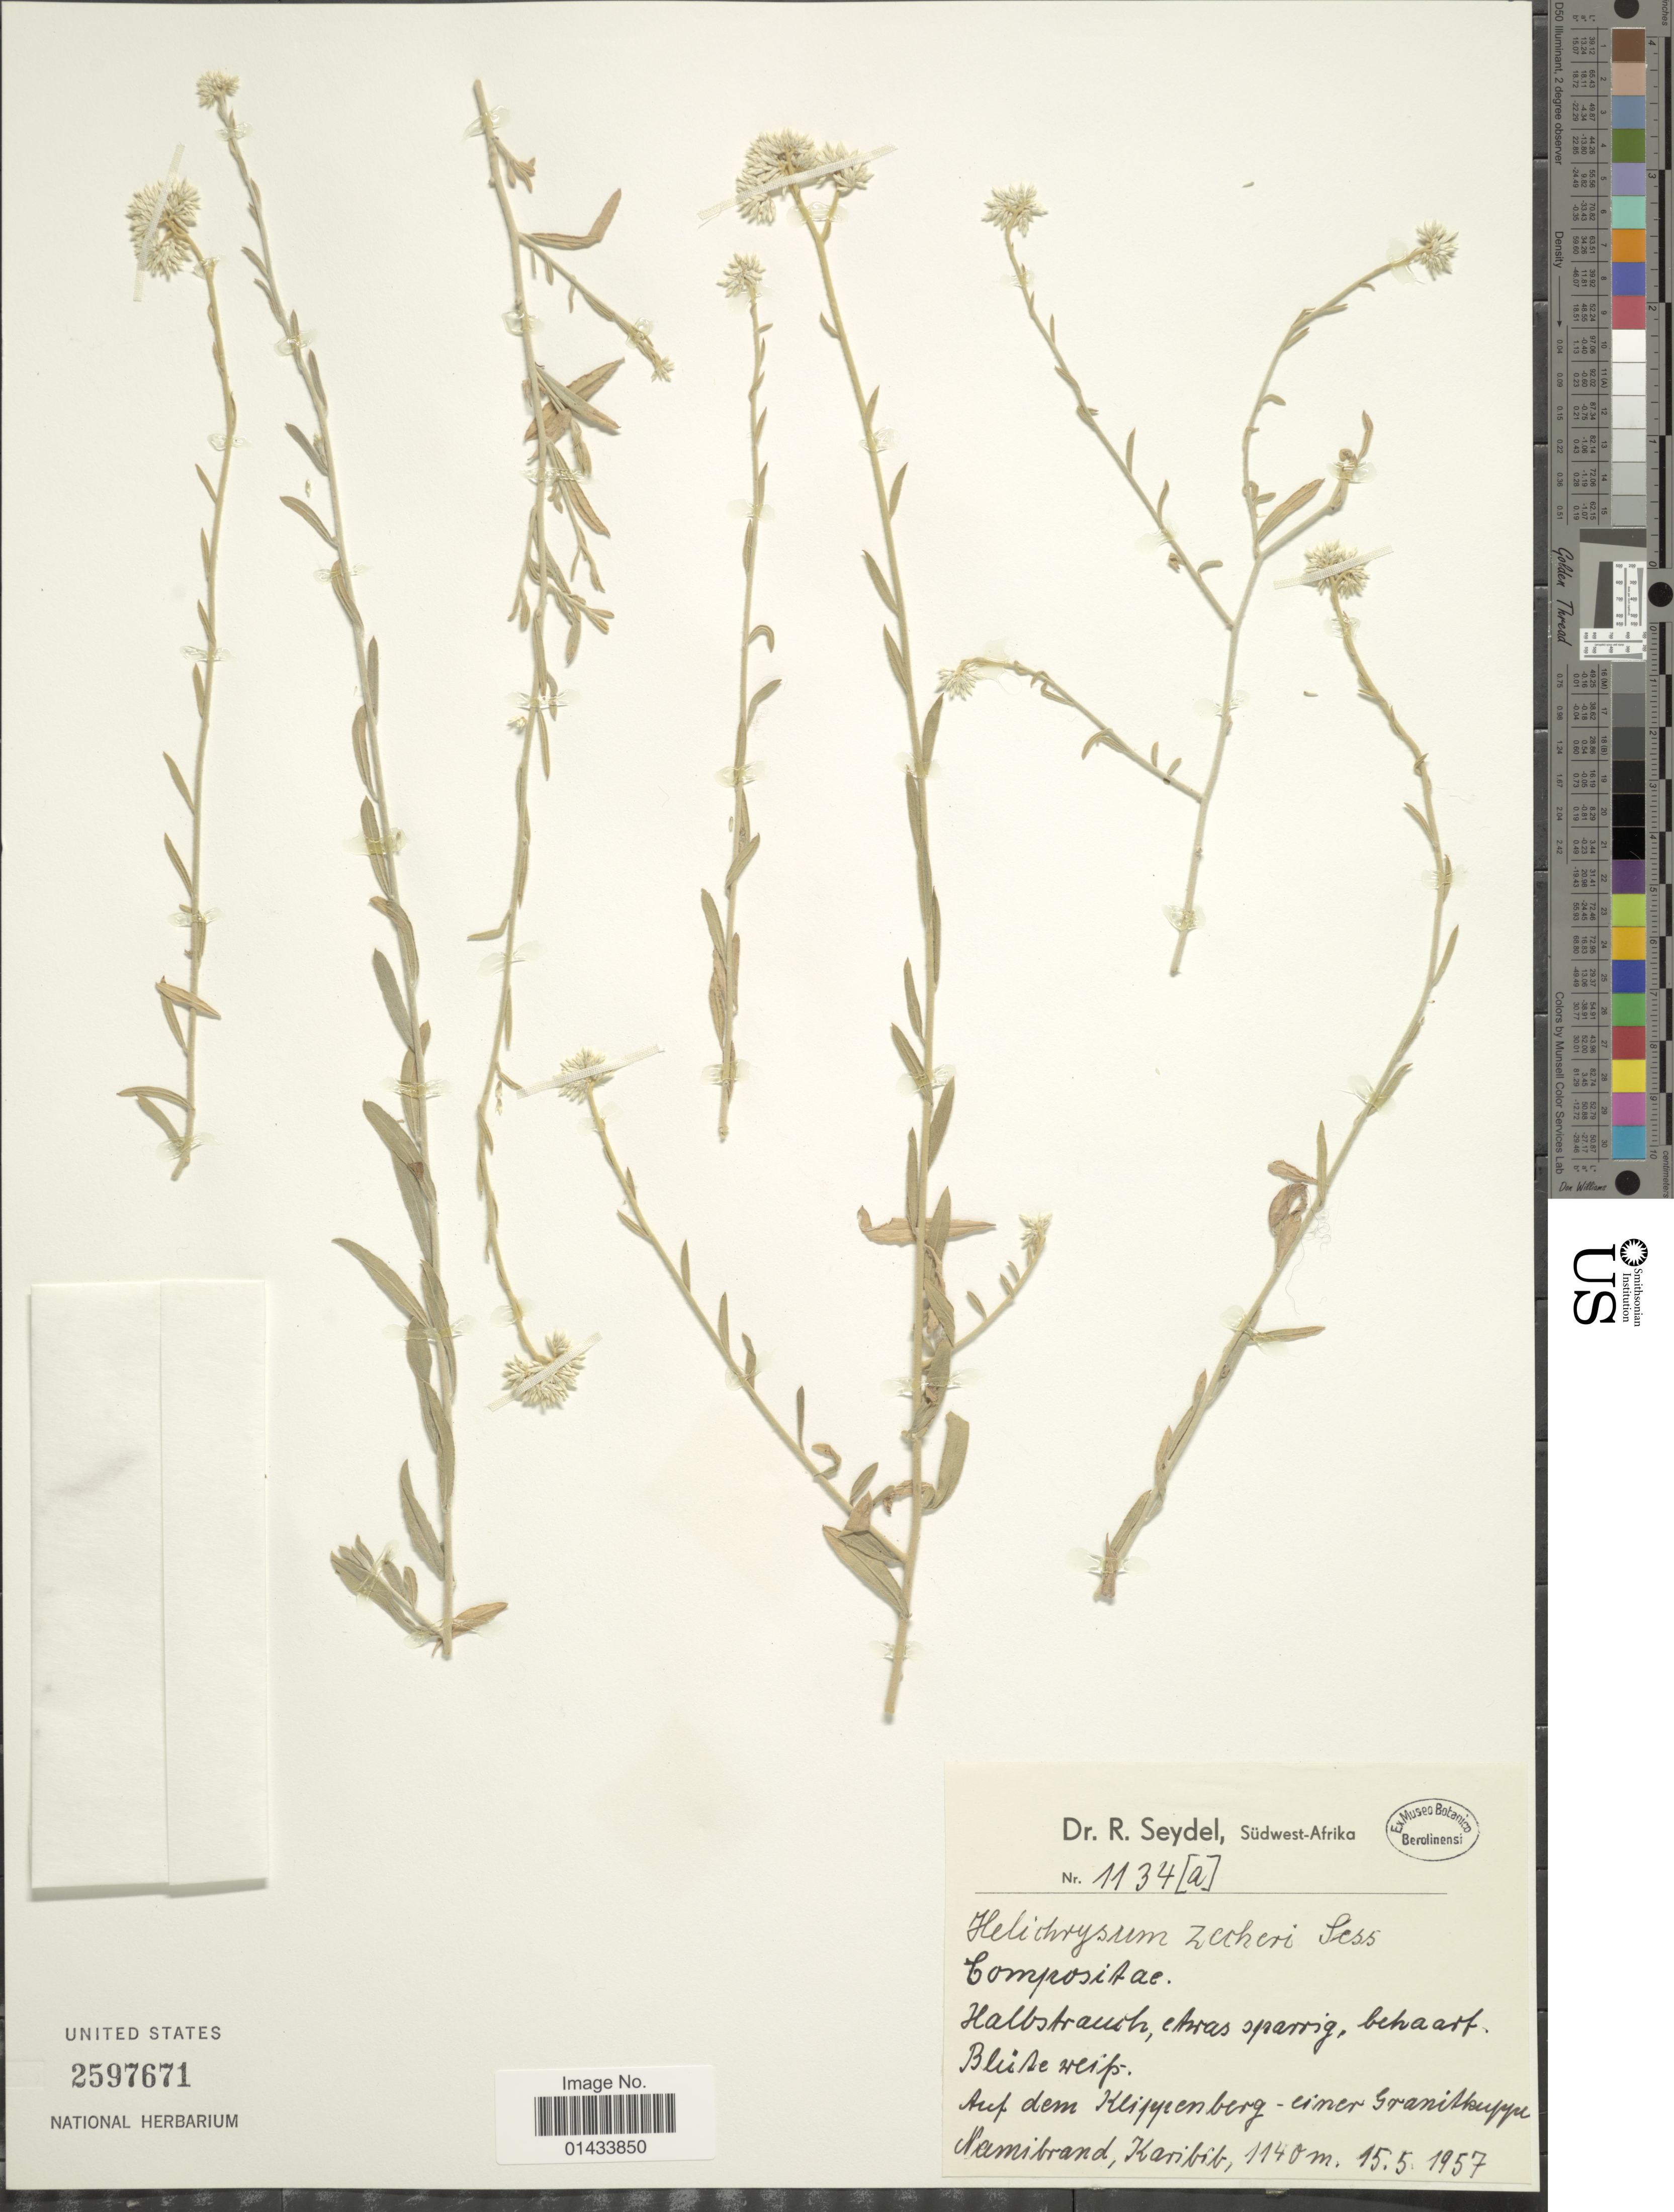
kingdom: Plantae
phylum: Tracheophyta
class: Magnoliopsida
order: Asterales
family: Asteraceae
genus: Helichrysum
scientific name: Helichrysum zeyheri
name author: Less.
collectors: R. Seydel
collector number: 1134a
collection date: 1957-05-15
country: Namibia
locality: Südwest-Afrika, Auf dem Klippenberg-einer Granitkuppen, Namibrand, Karibib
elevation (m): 1140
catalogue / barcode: US 2597671